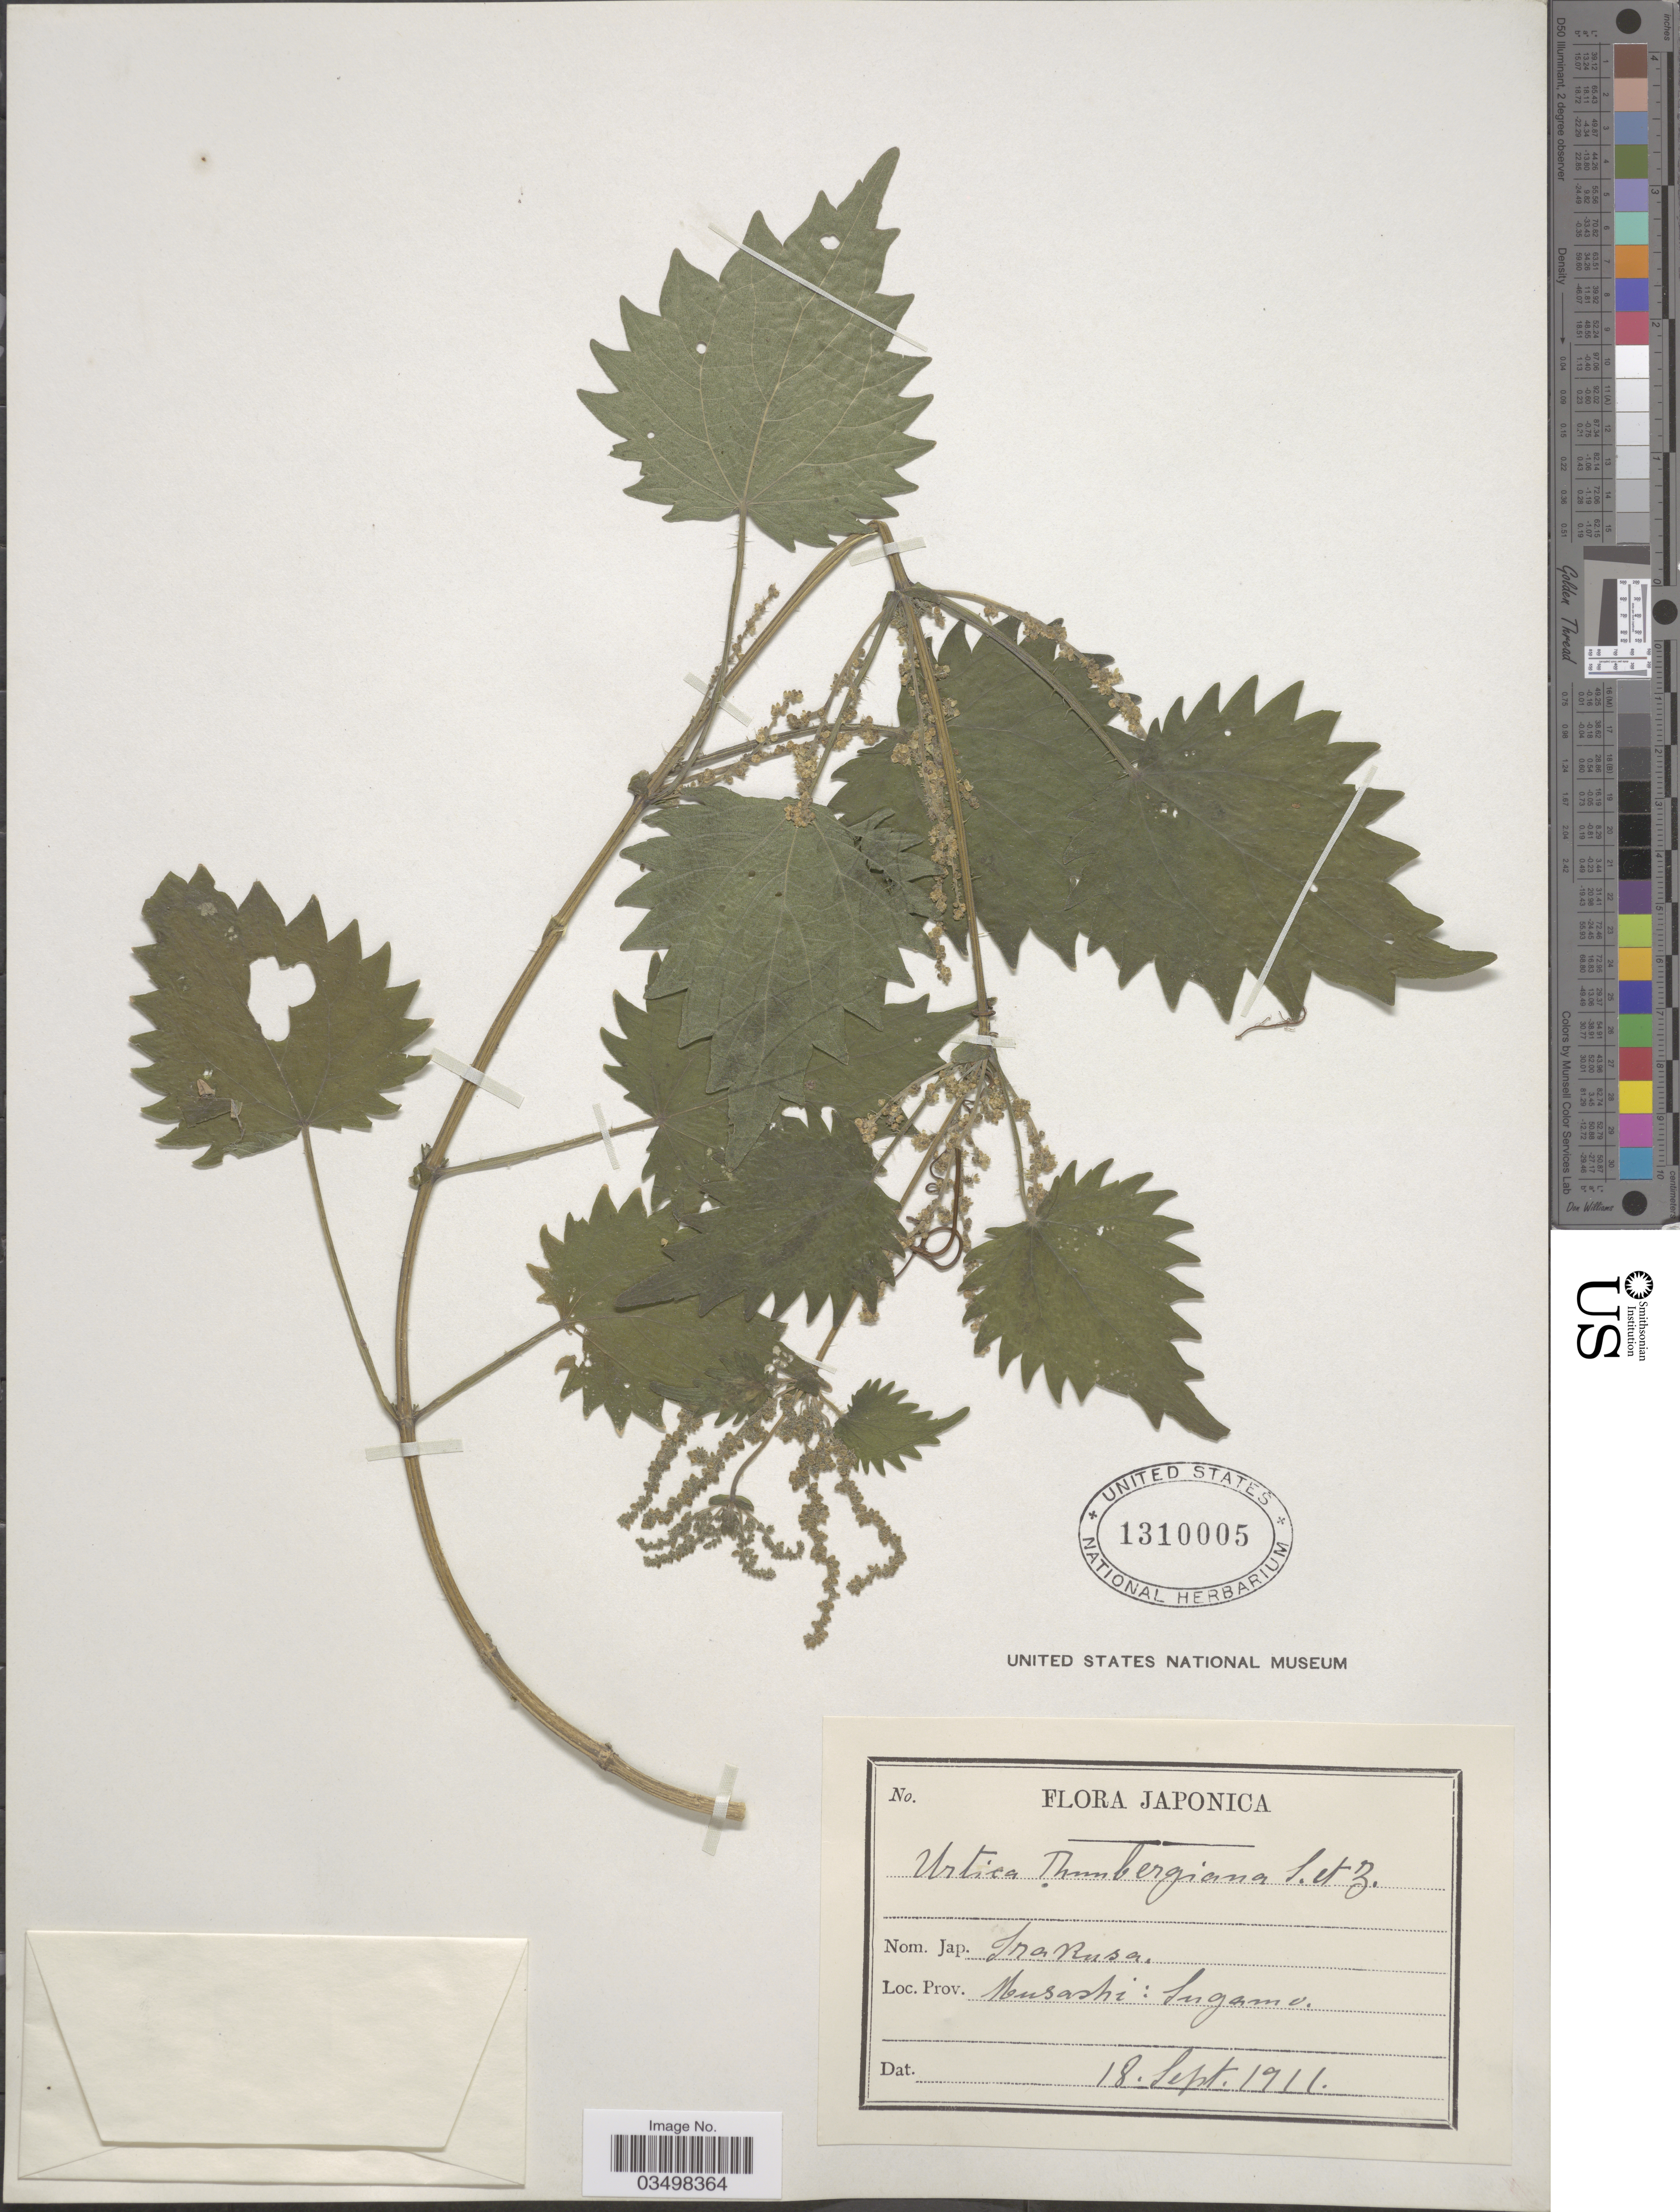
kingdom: Plantae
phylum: Tracheophyta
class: Magnoliopsida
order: Rosales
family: Urticaceae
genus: Urtica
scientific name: Urtica thunbergiana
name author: Siebold & Zucc.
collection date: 1911-09-18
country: Japan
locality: Japonica. Musashi: Sugamo.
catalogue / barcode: US 1310005